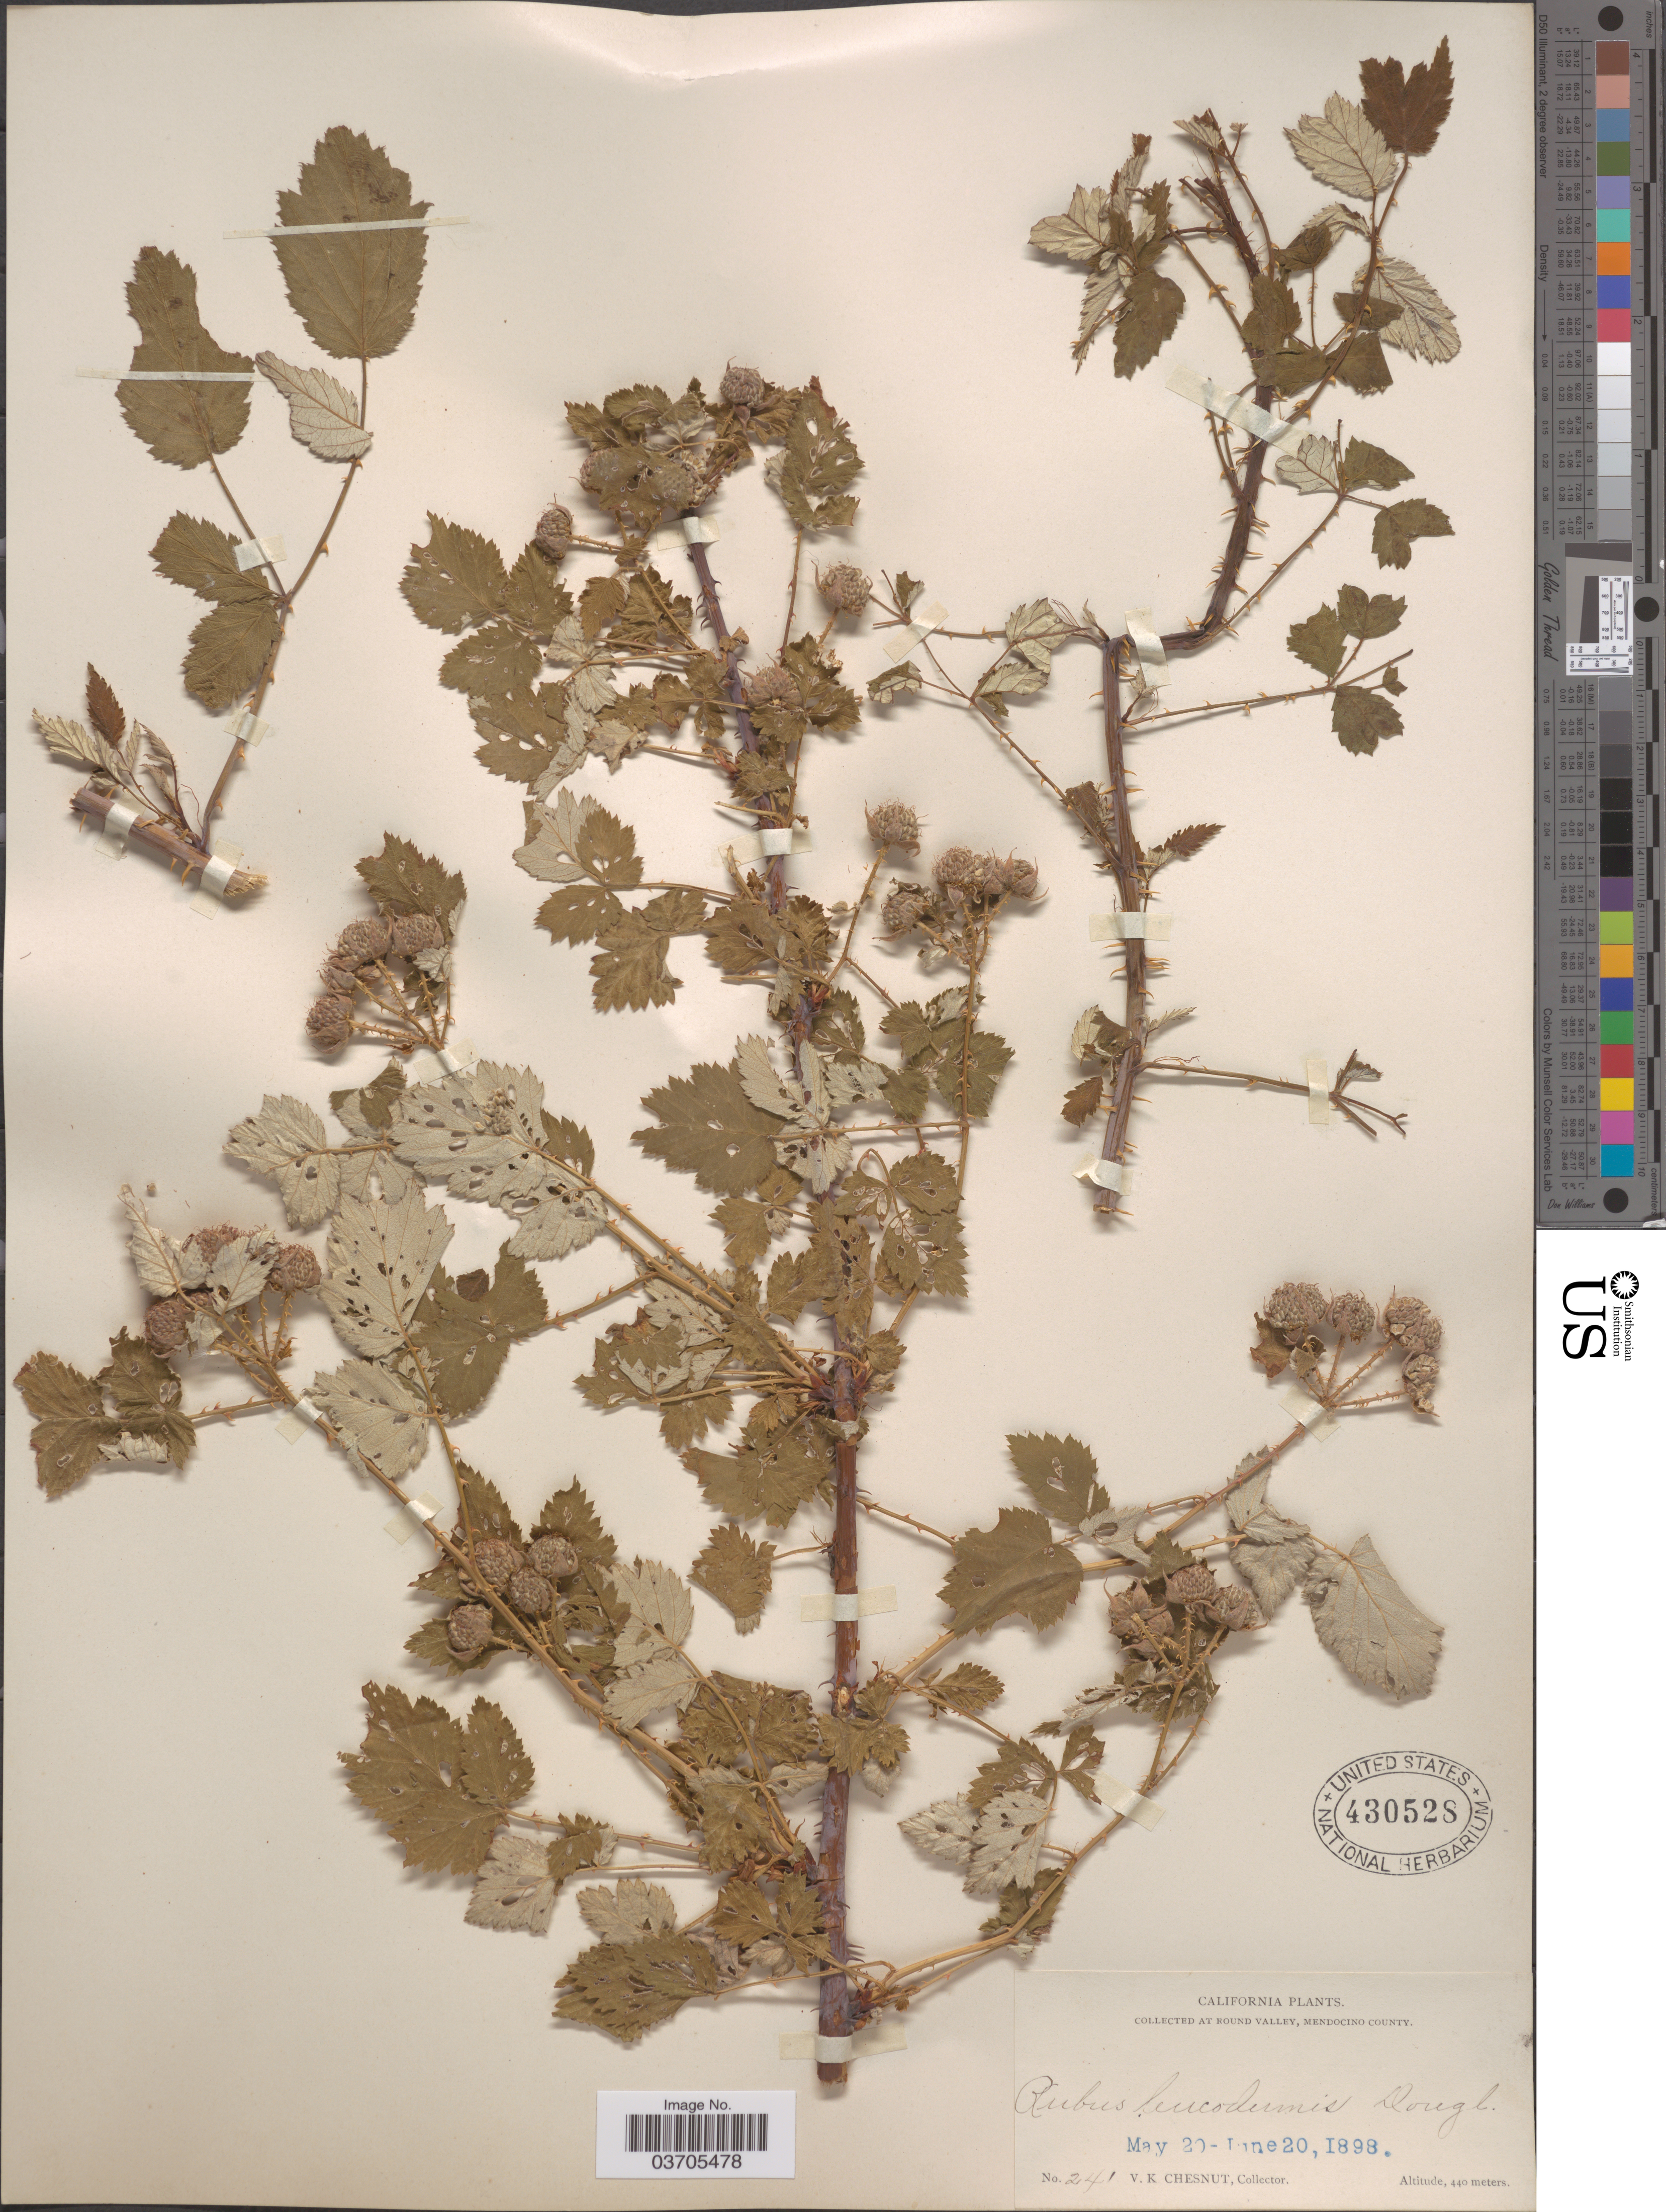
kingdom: Plantae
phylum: Tracheophyta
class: Magnoliopsida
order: Rosales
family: Rosaceae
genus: Rubus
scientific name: Rubus leucodermis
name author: Douglas ex Torr. & A. Gray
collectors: V. Chesnut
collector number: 241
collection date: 1898-05-20/1898-06-20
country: United States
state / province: California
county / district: Mendocino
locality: Round Valley, Mendocino County.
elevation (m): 440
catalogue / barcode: US 430528